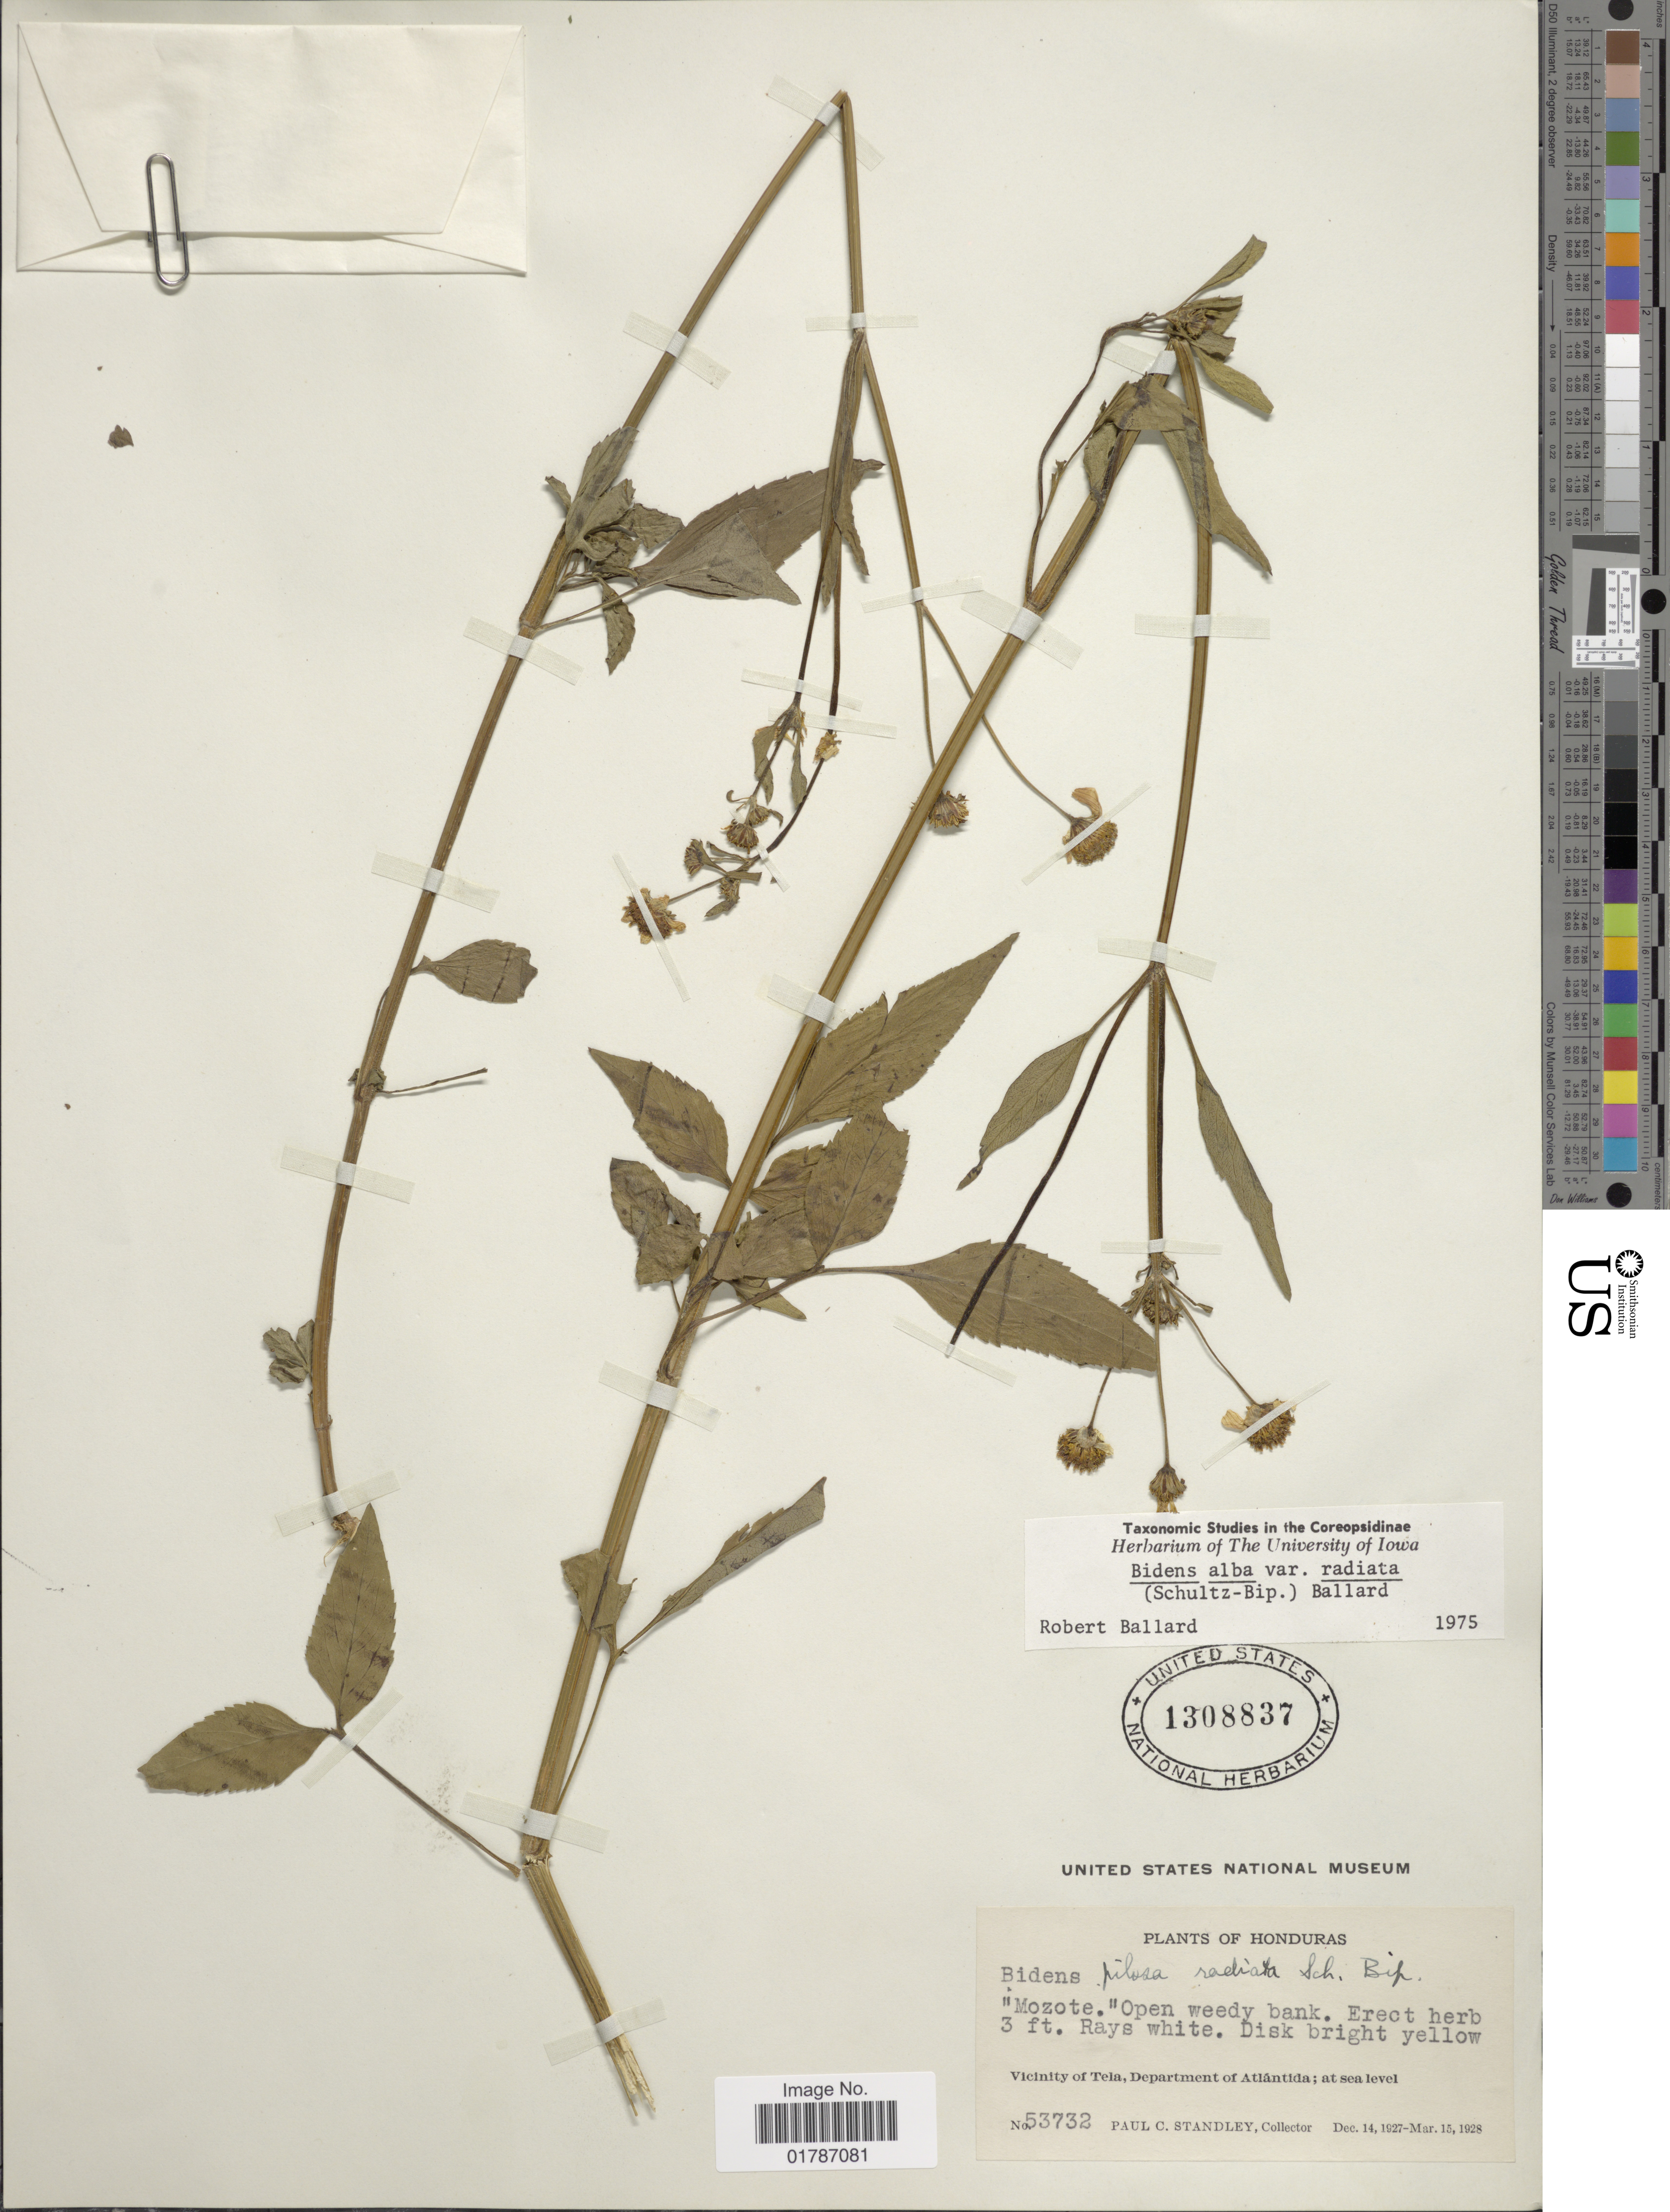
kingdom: Plantae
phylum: Tracheophyta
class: Magnoliopsida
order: Asterales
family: Asteraceae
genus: Bidens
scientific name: Bidens alba var. radiata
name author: (Sch. Bip.) R.E. Ballard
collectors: P. C. Standley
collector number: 53732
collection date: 1927-12-14/1928-03-15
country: Honduras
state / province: Atlántida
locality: Vicinity of Tela, Department of Atlantida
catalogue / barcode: US 1308837